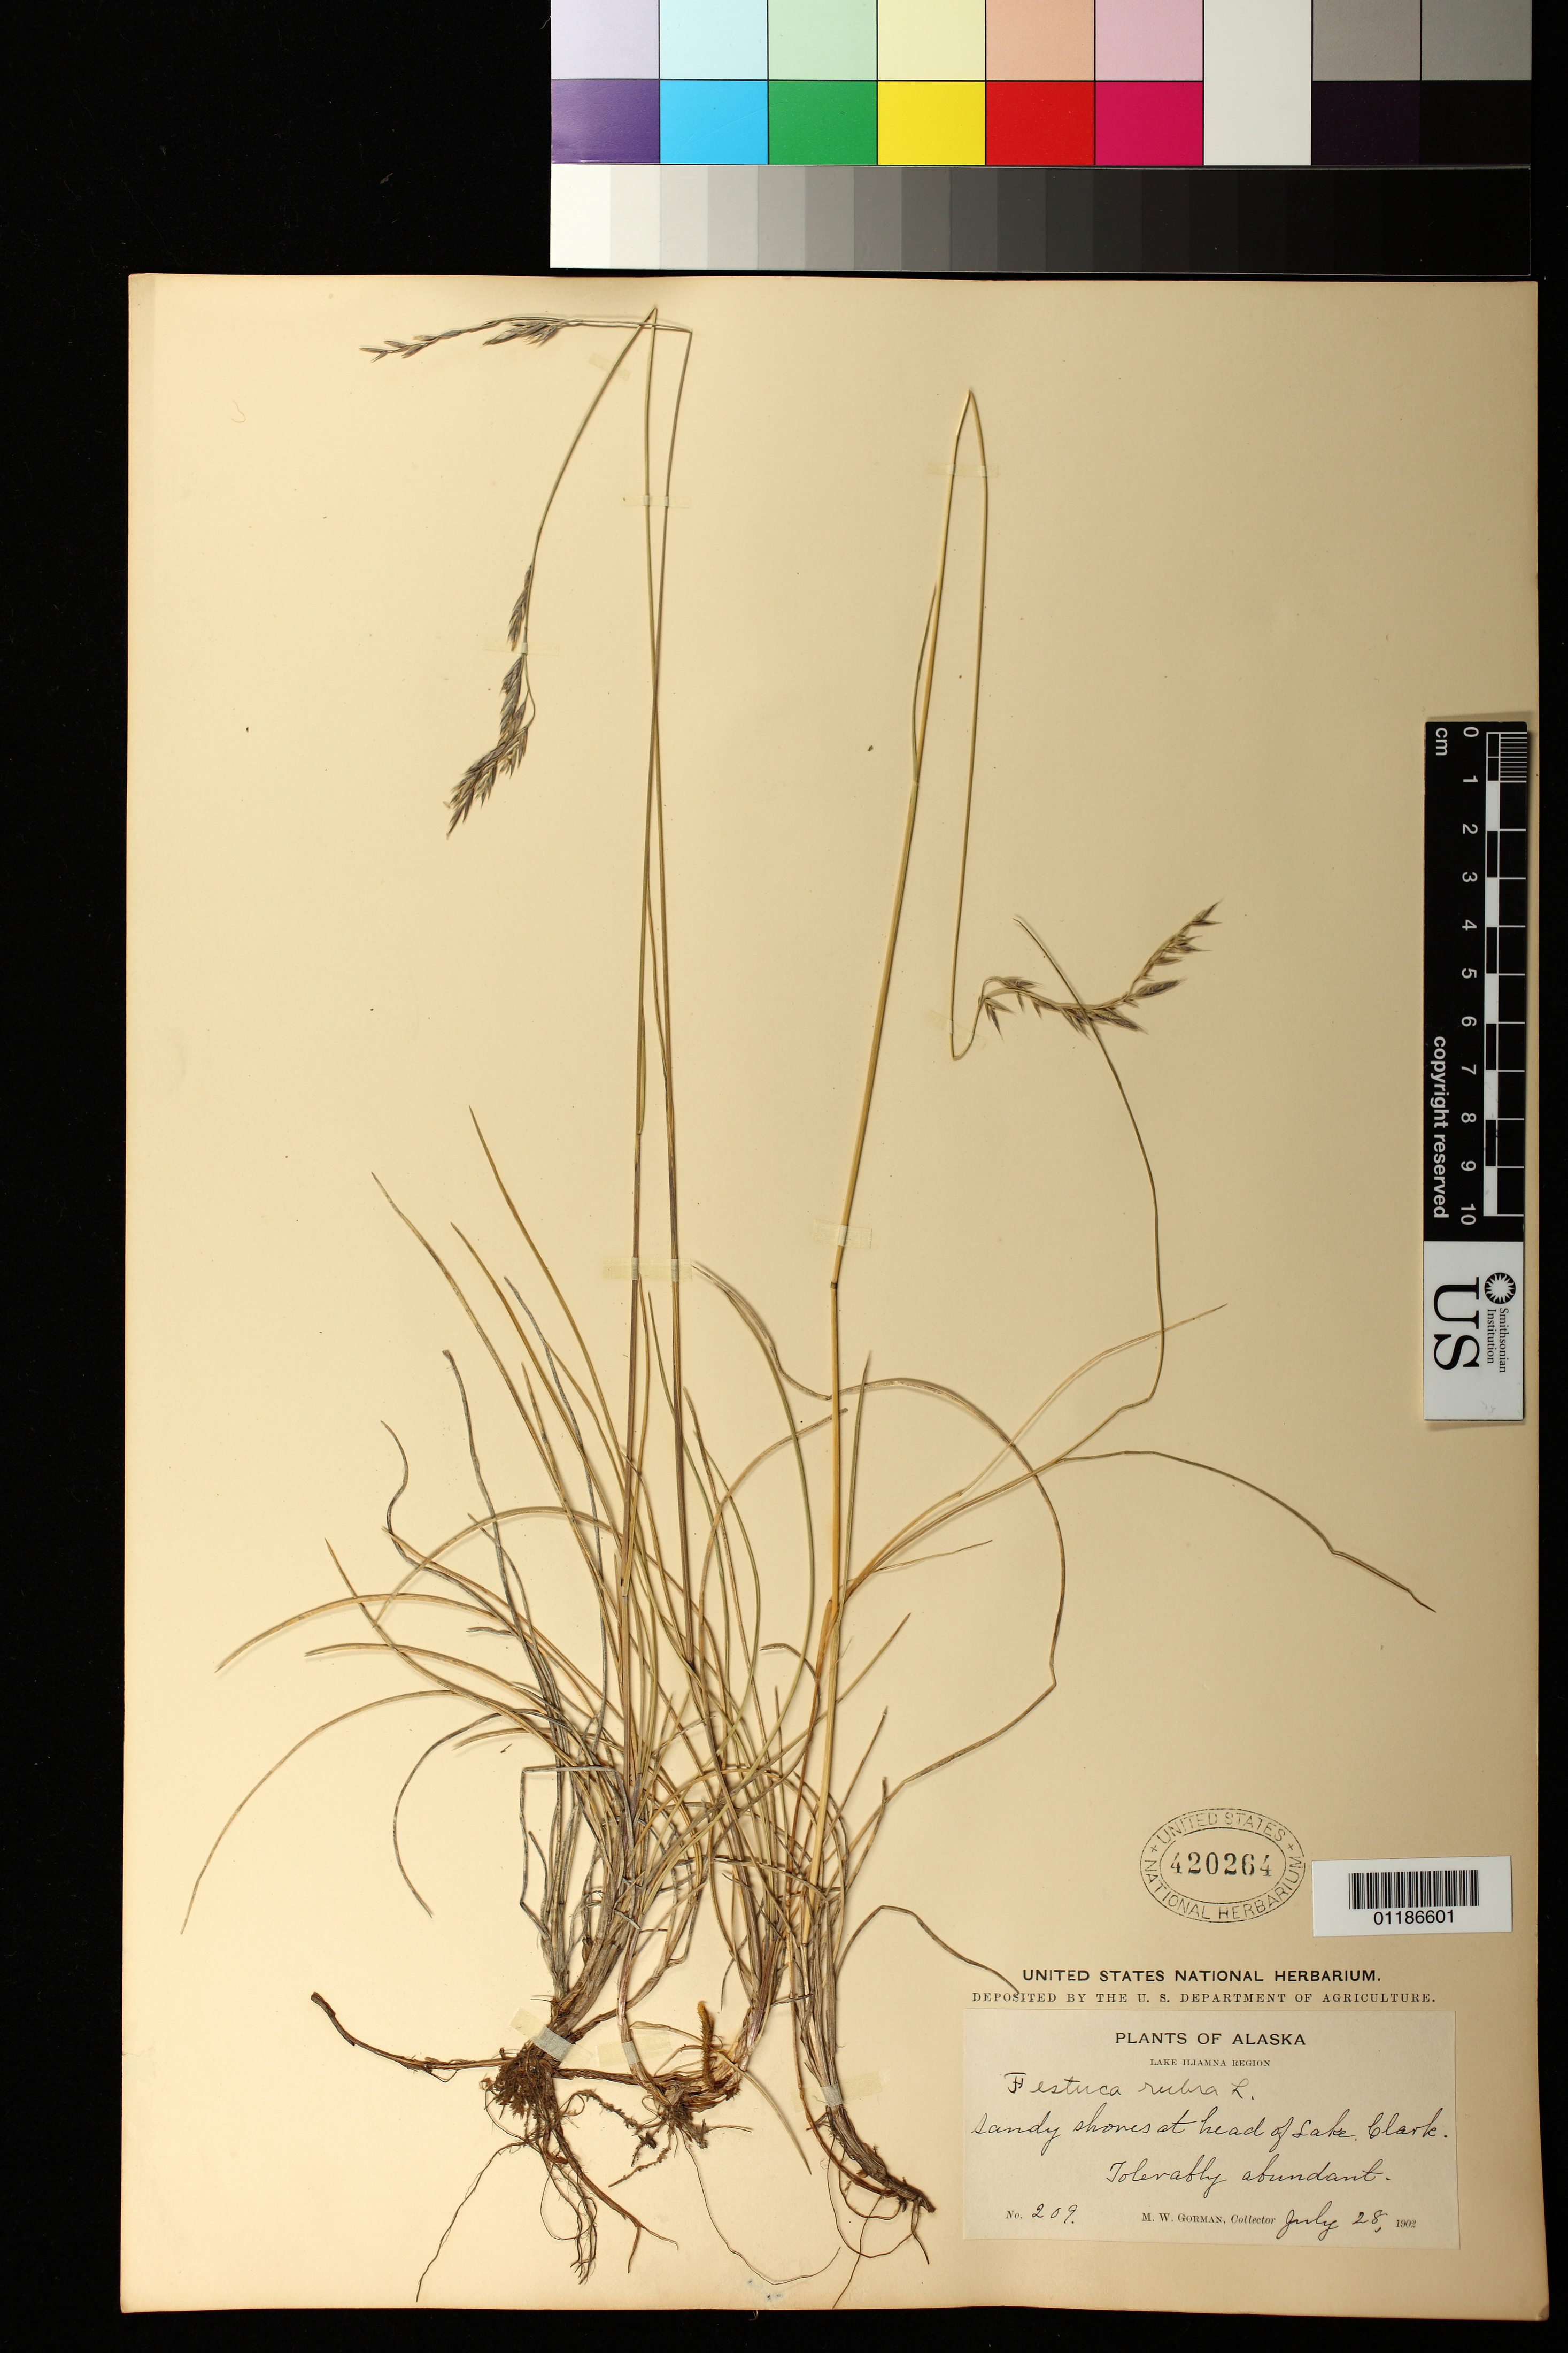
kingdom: Plantae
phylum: Tracheophyta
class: Liliopsida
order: Poales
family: Poaceae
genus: Festuca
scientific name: Festuca rubra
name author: L.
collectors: M. W. Gorman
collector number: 209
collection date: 1902-07-28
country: United States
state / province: Alaska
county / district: Lake and Peninsula Borough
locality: Sandy shores at head of Lake Clark.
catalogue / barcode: US 420264